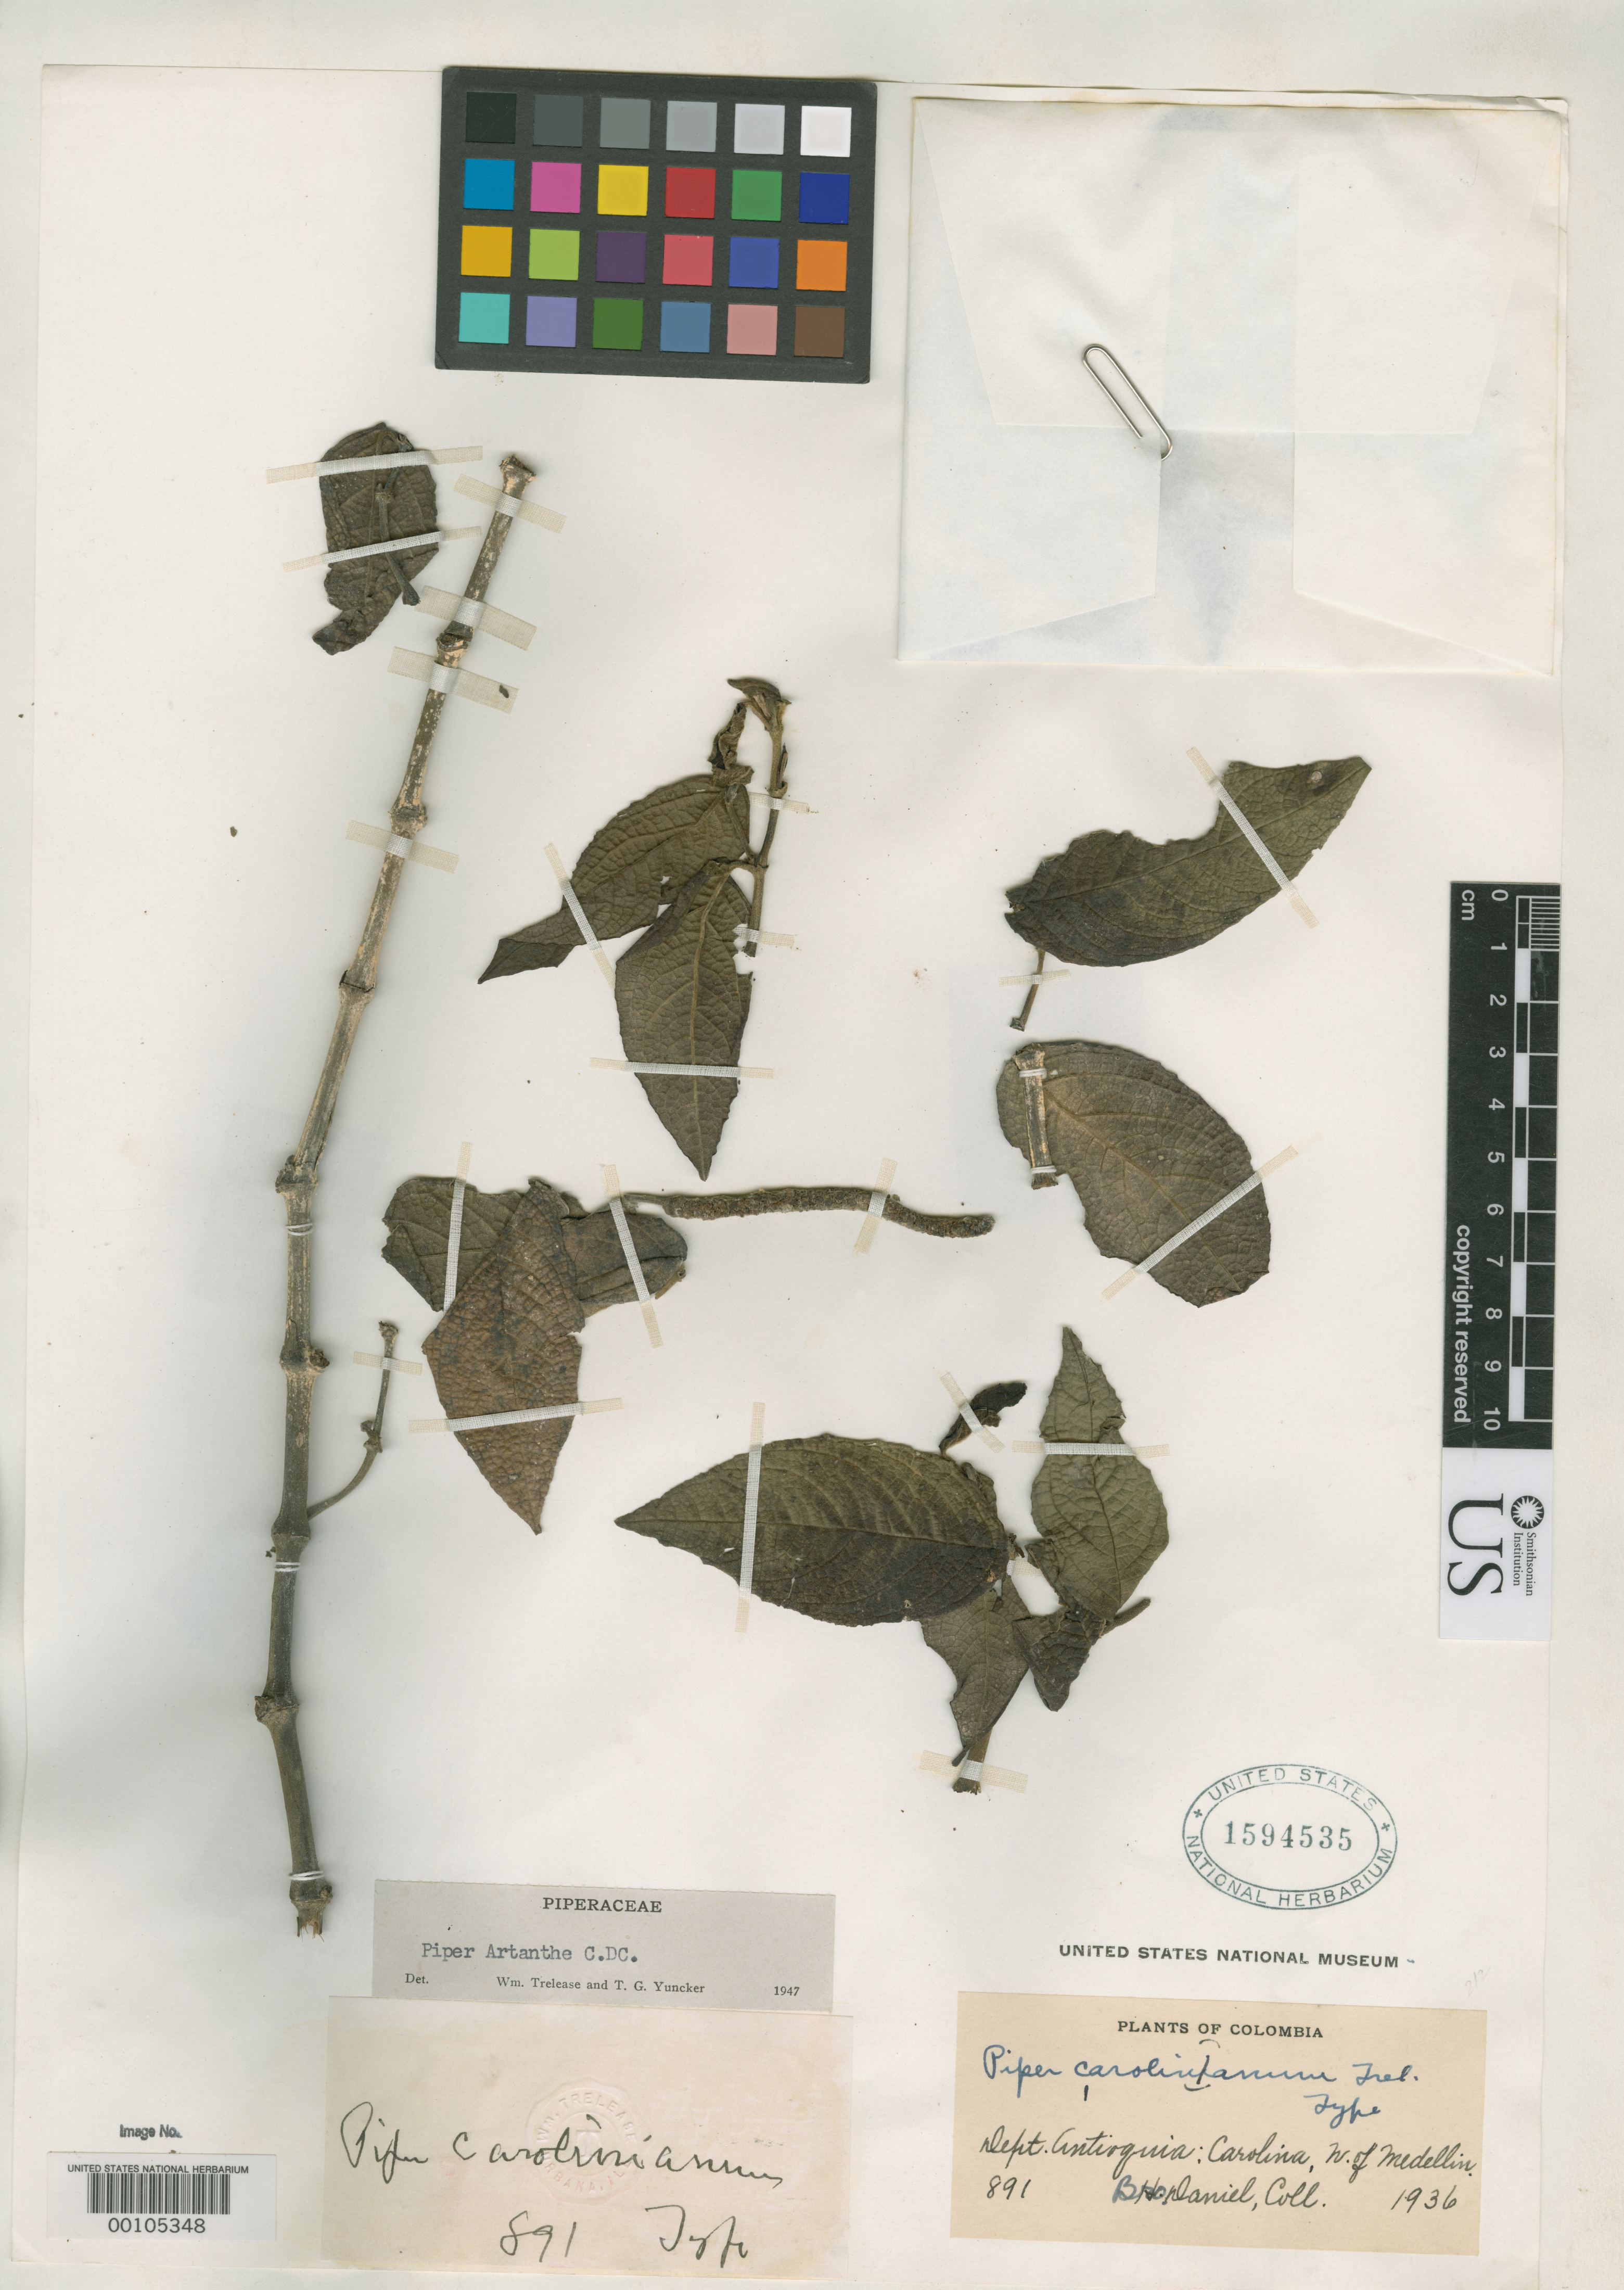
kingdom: Plantae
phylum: Tracheophyta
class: Magnoliopsida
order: Piperales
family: Piperaceae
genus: Piper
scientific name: Piper carolinanum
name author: Trel.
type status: Holotype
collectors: Bro. Daniel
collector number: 891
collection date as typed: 1936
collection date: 1936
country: Colombia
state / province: Antioquia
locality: Carolina, W of Medellin.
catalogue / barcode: US 1594535